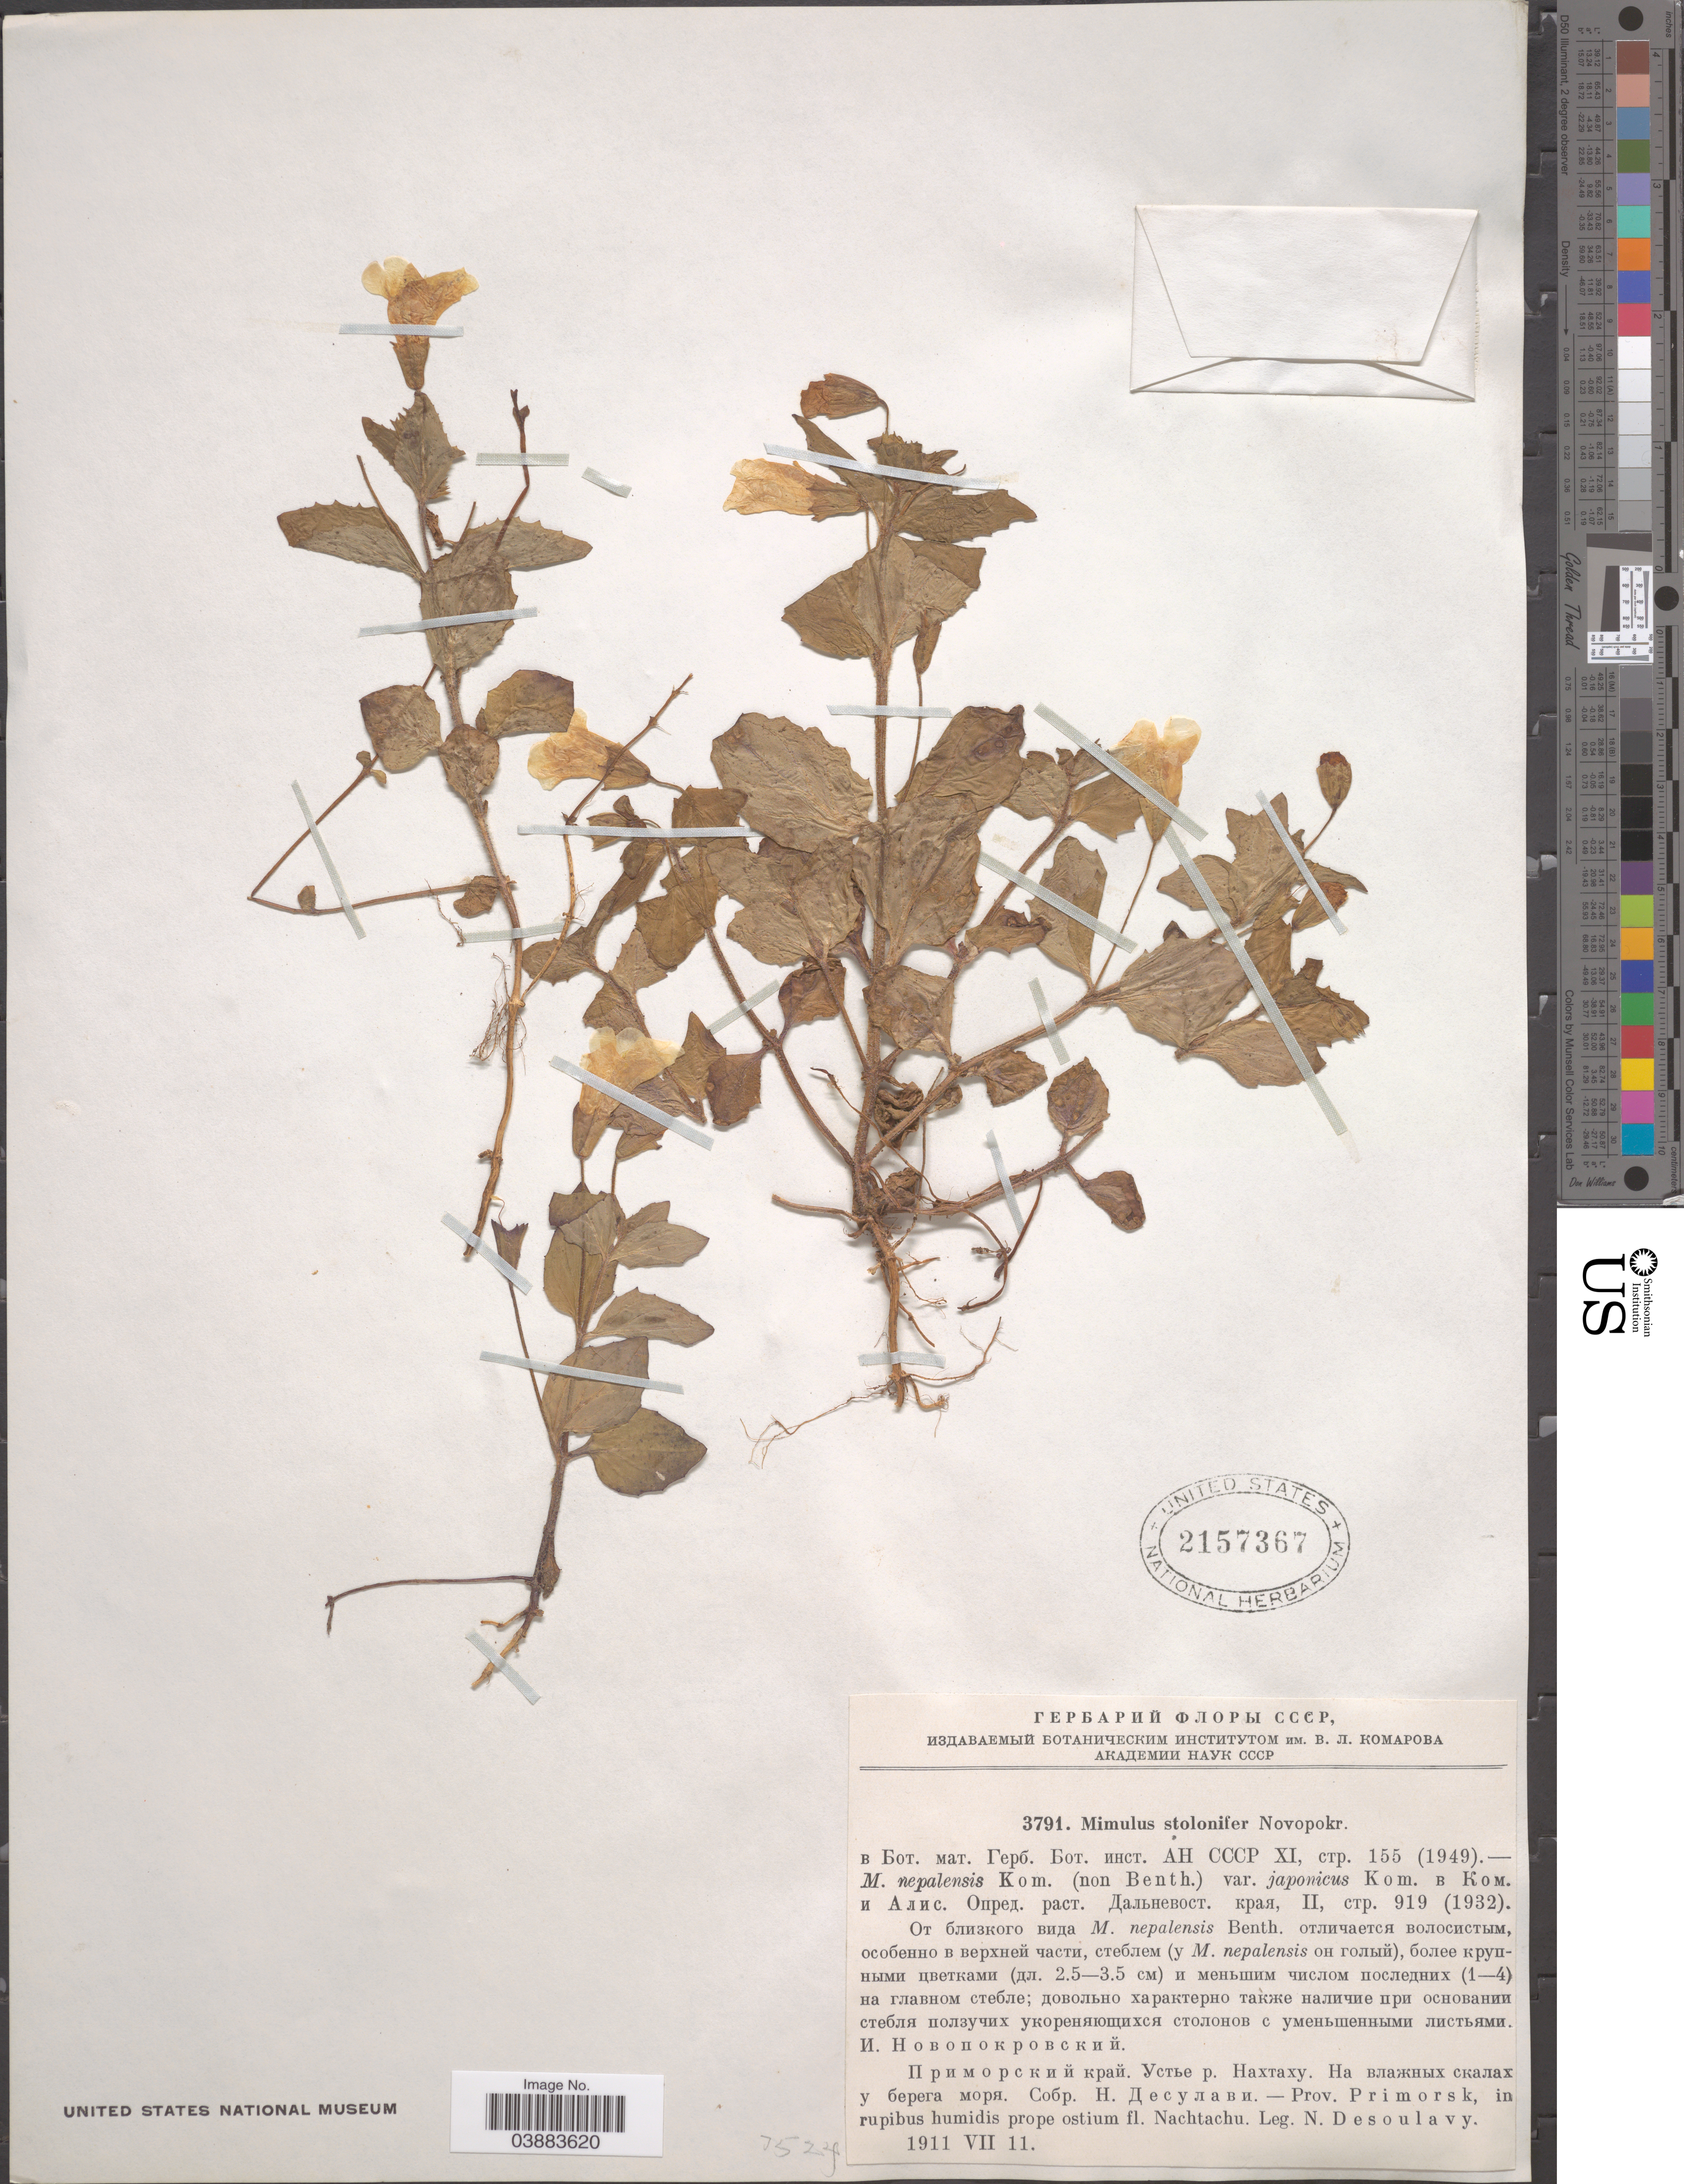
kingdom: Plantae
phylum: Tracheophyta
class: Magnoliopsida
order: Lamiales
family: Phrymaceae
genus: Mimulus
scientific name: Mimulus stolonifer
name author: Novopokr.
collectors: N. Desoulavy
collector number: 3791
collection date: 1911-07-11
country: Russian Federation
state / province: Primorsky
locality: Prov. Primorsk, in rupibus humidis prope ostium fl. Nachtachu.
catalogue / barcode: US 2157367